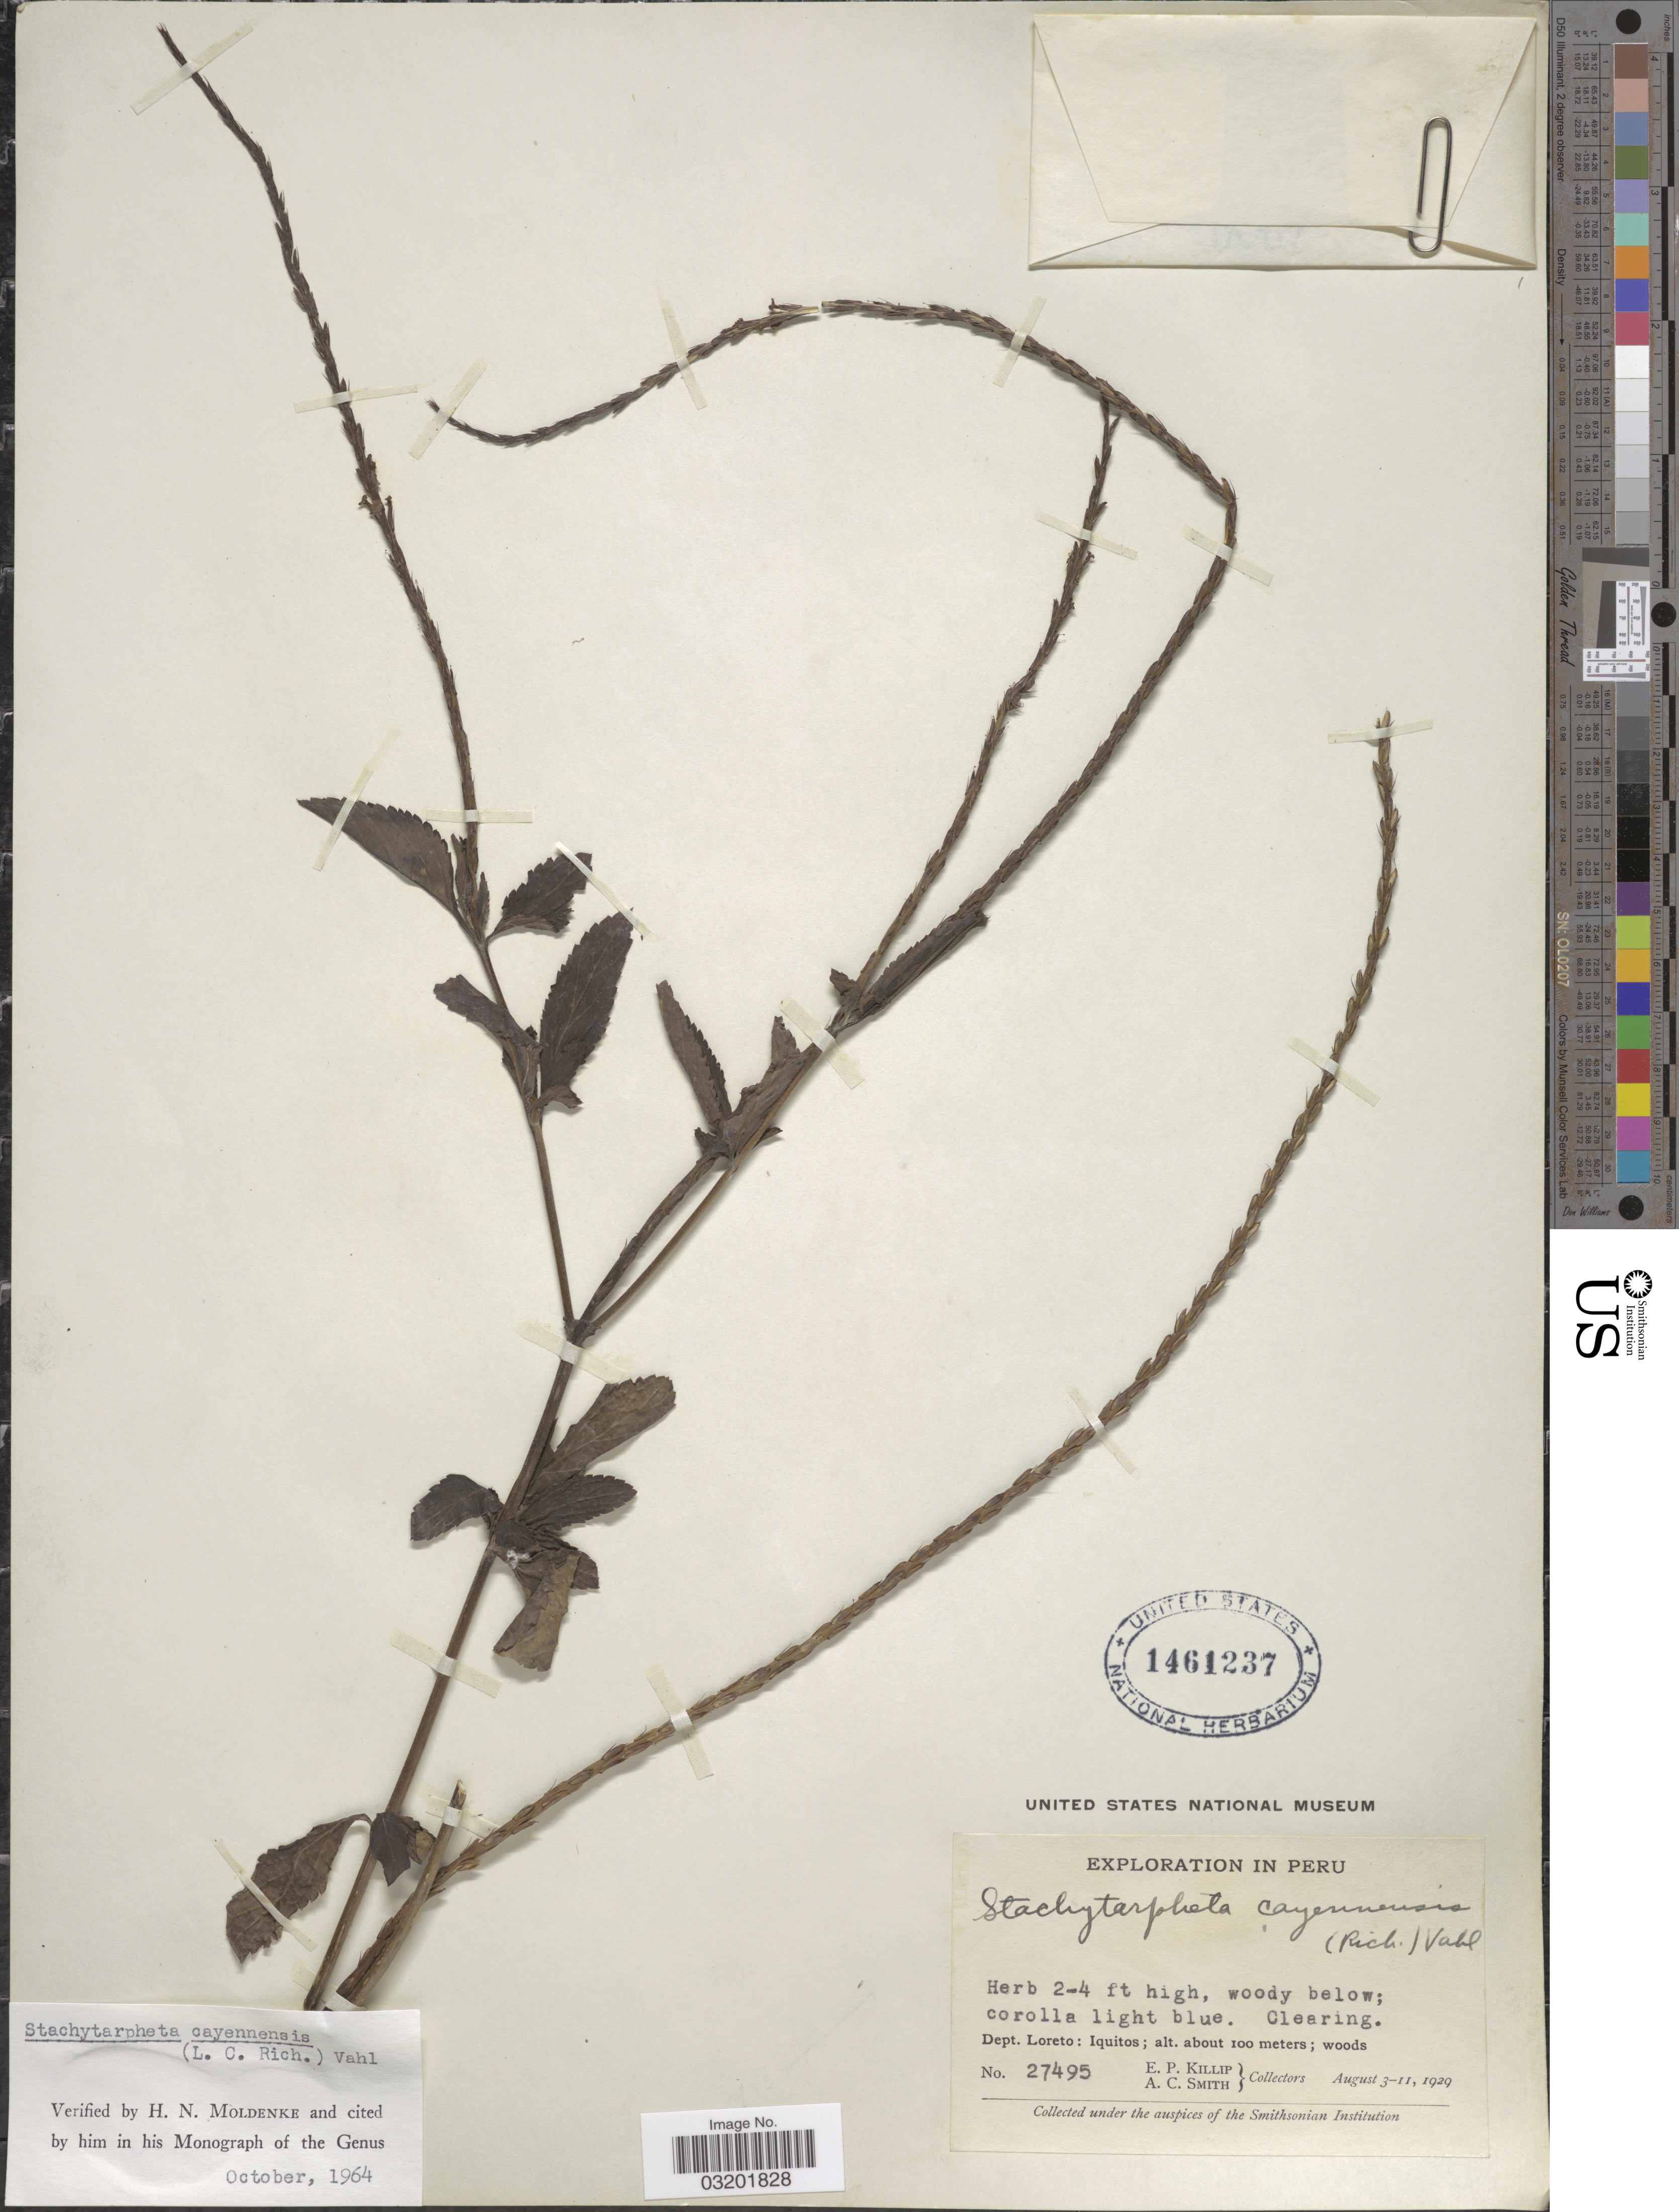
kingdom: Plantae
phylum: Tracheophyta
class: Magnoliopsida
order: Lamiales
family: Verbenaceae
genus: Stachytarpheta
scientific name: Stachytarpheta cayennensis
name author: (Rich.) Vahl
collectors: E. P. Killip & A. C. Smith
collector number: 27495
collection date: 1929-08-03/1929-08-11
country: Peru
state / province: Loreto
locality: Dept. Loreto: Iquitos.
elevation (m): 100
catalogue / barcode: US 1461237